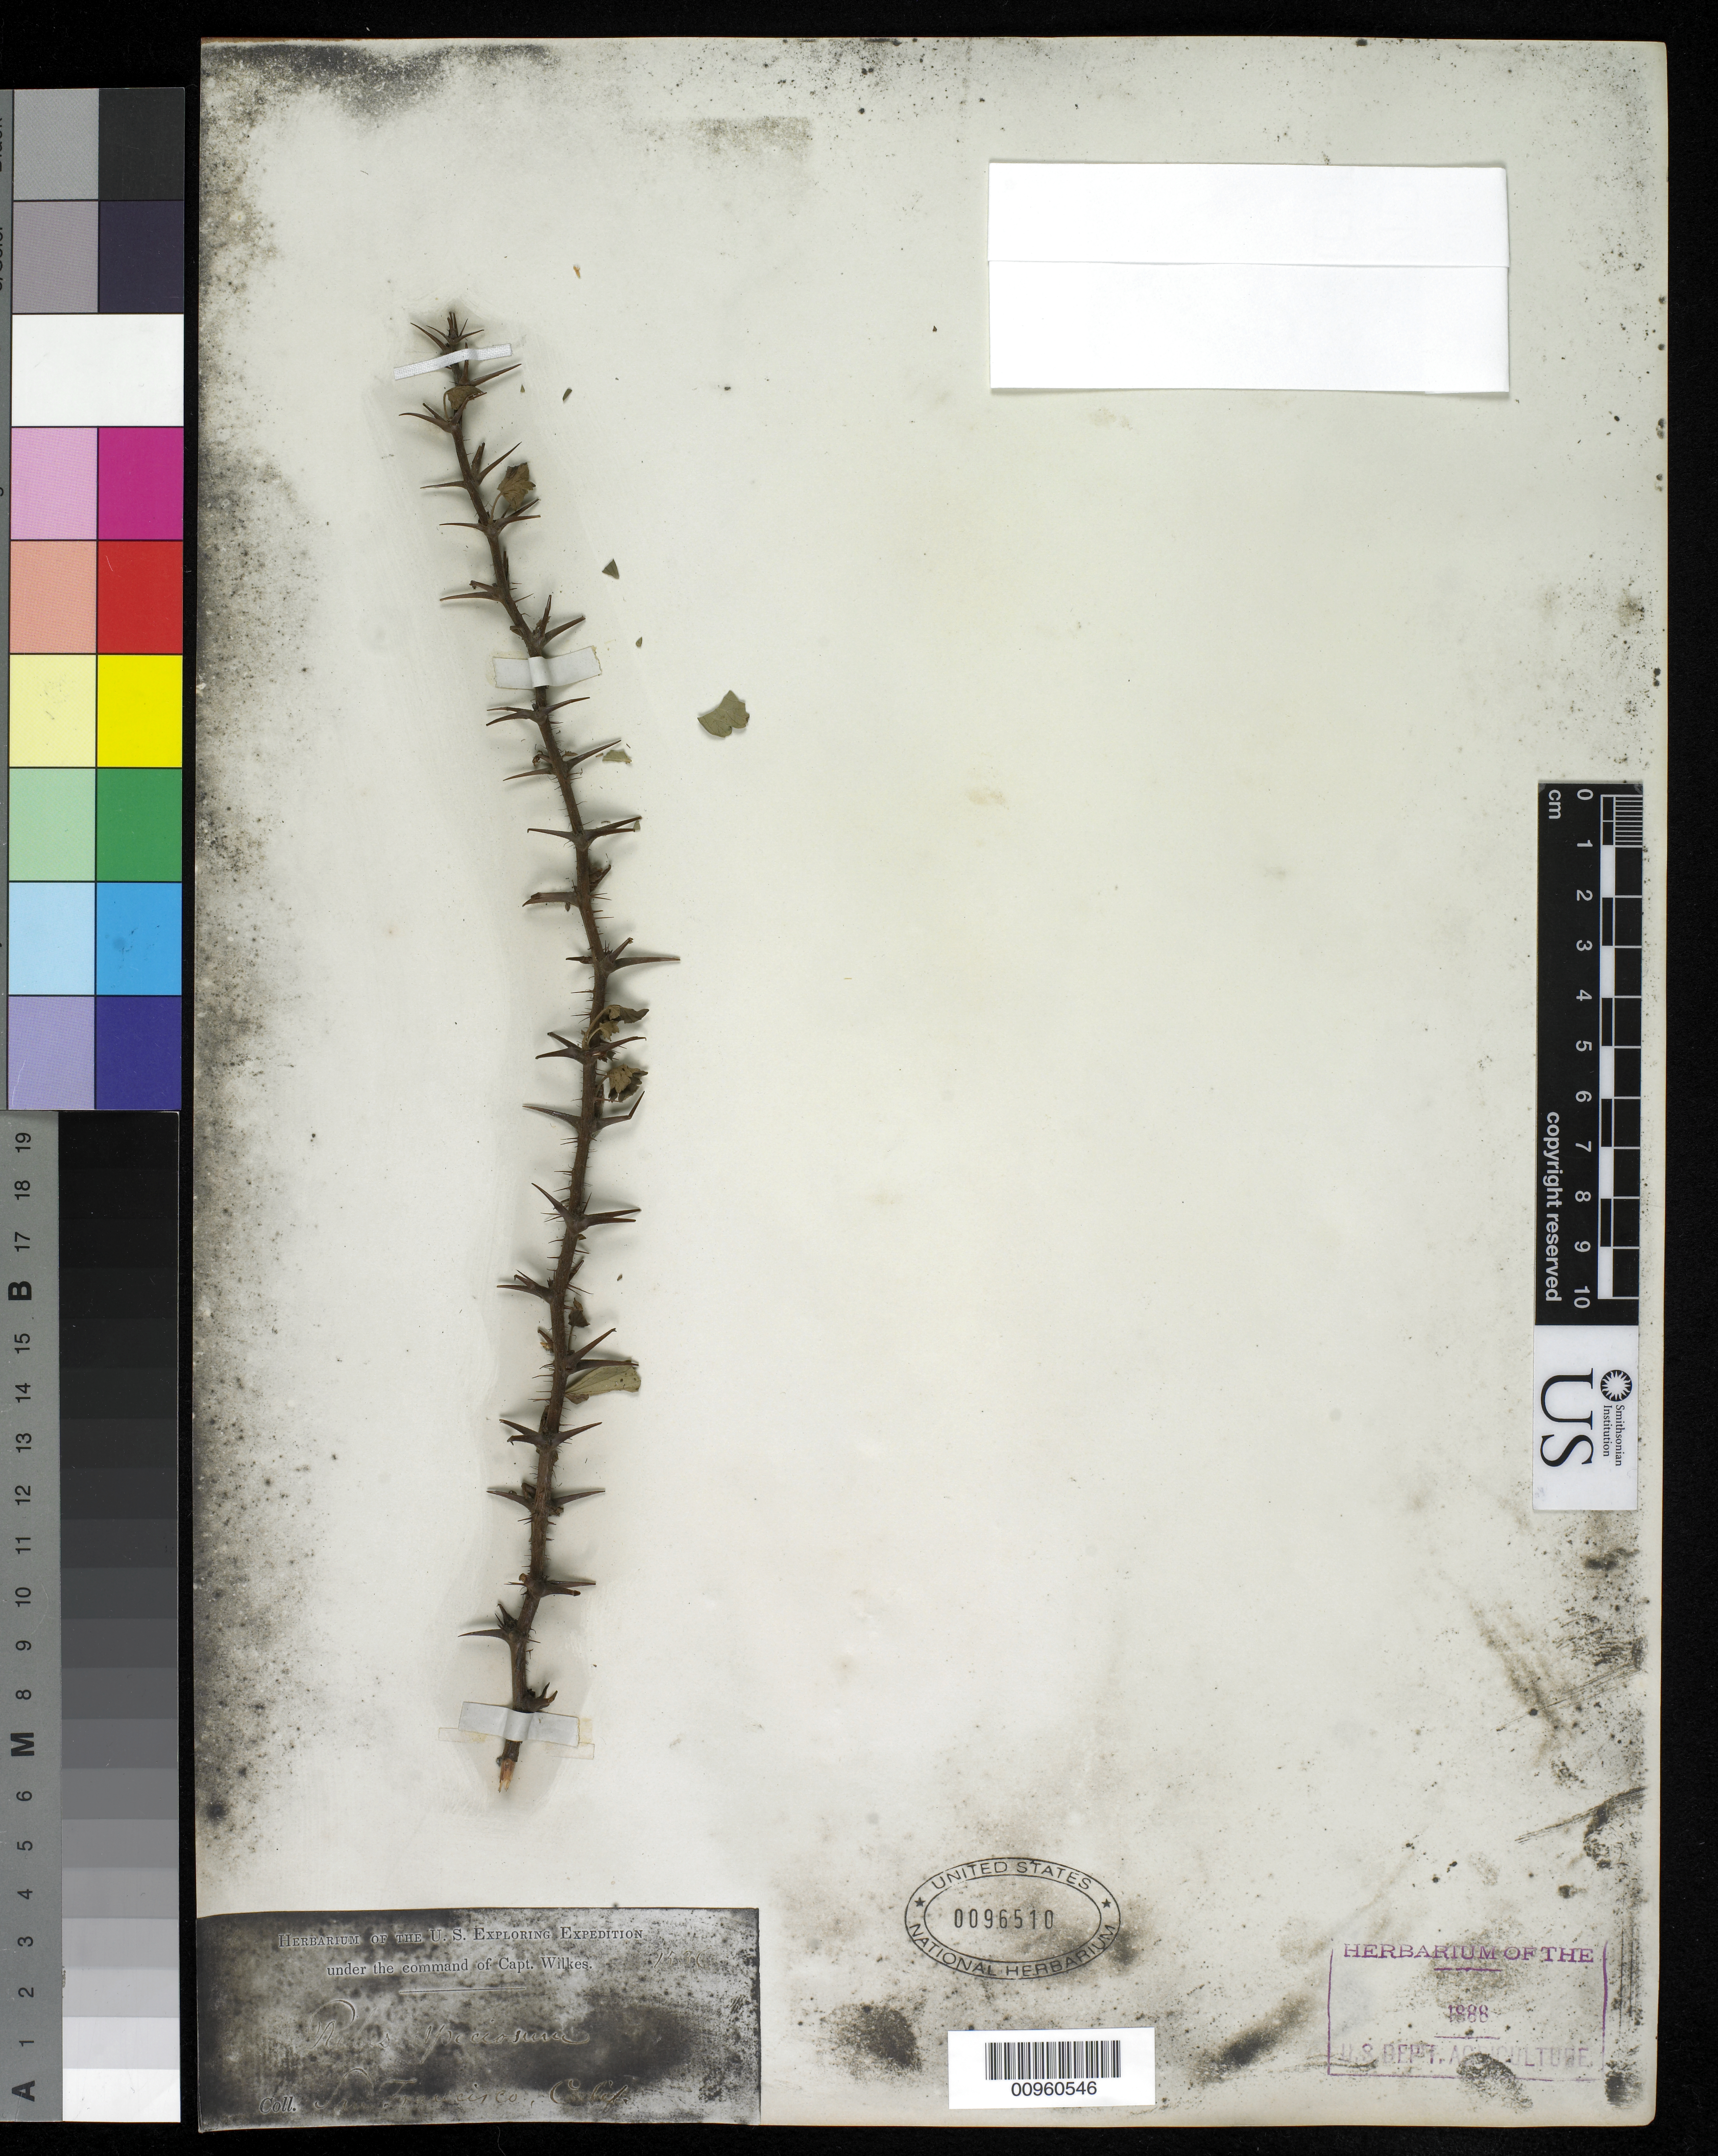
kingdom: Plantae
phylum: Tracheophyta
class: Magnoliopsida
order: Saxifragales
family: Grossulariaceae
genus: Ribes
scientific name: Ribes speciosum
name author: Pursh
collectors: Wilkes Explor. Exped.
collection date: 1838/1842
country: United States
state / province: California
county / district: San Francisco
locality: San Francisco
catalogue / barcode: US 96510